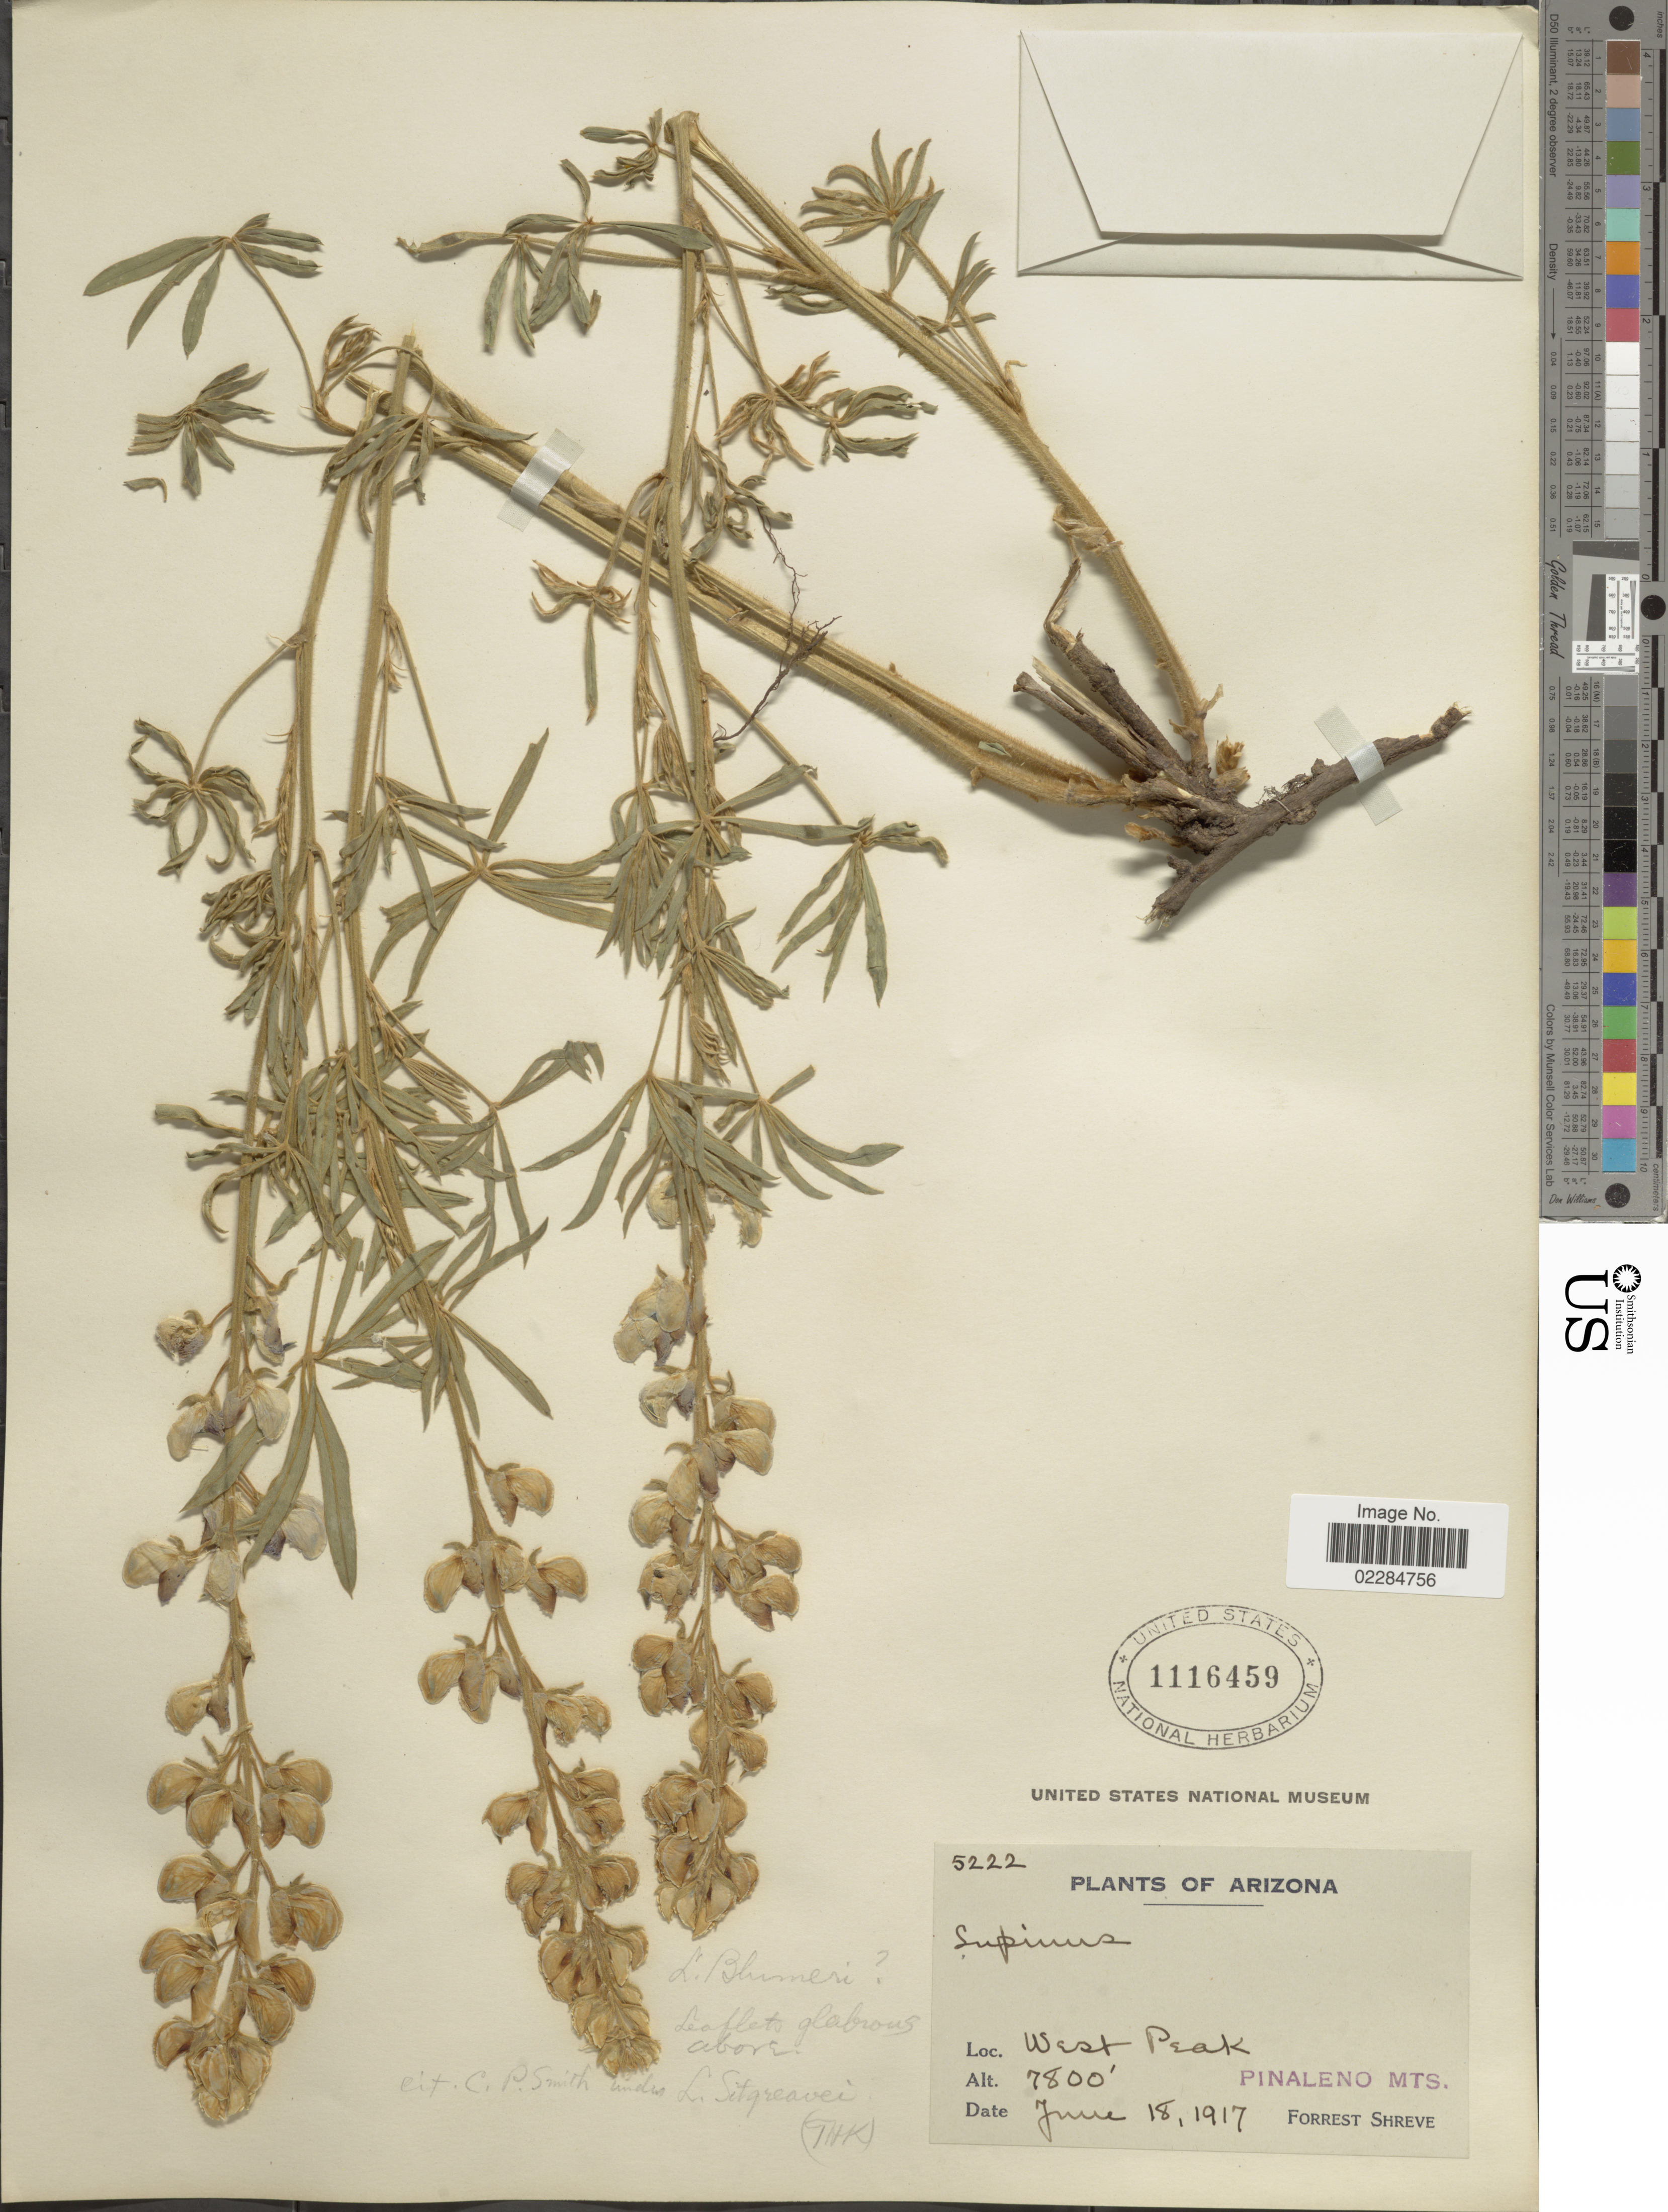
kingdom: Plantae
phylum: Tracheophyta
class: Magnoliopsida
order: Fabales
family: Fabaceae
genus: Lupinus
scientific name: Lupinus blumeri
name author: Greene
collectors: F. Shreve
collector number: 5222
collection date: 1917-06-18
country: United States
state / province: Arizona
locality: West Peak, Pinaleno Mts.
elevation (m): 2377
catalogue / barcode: US 1116459